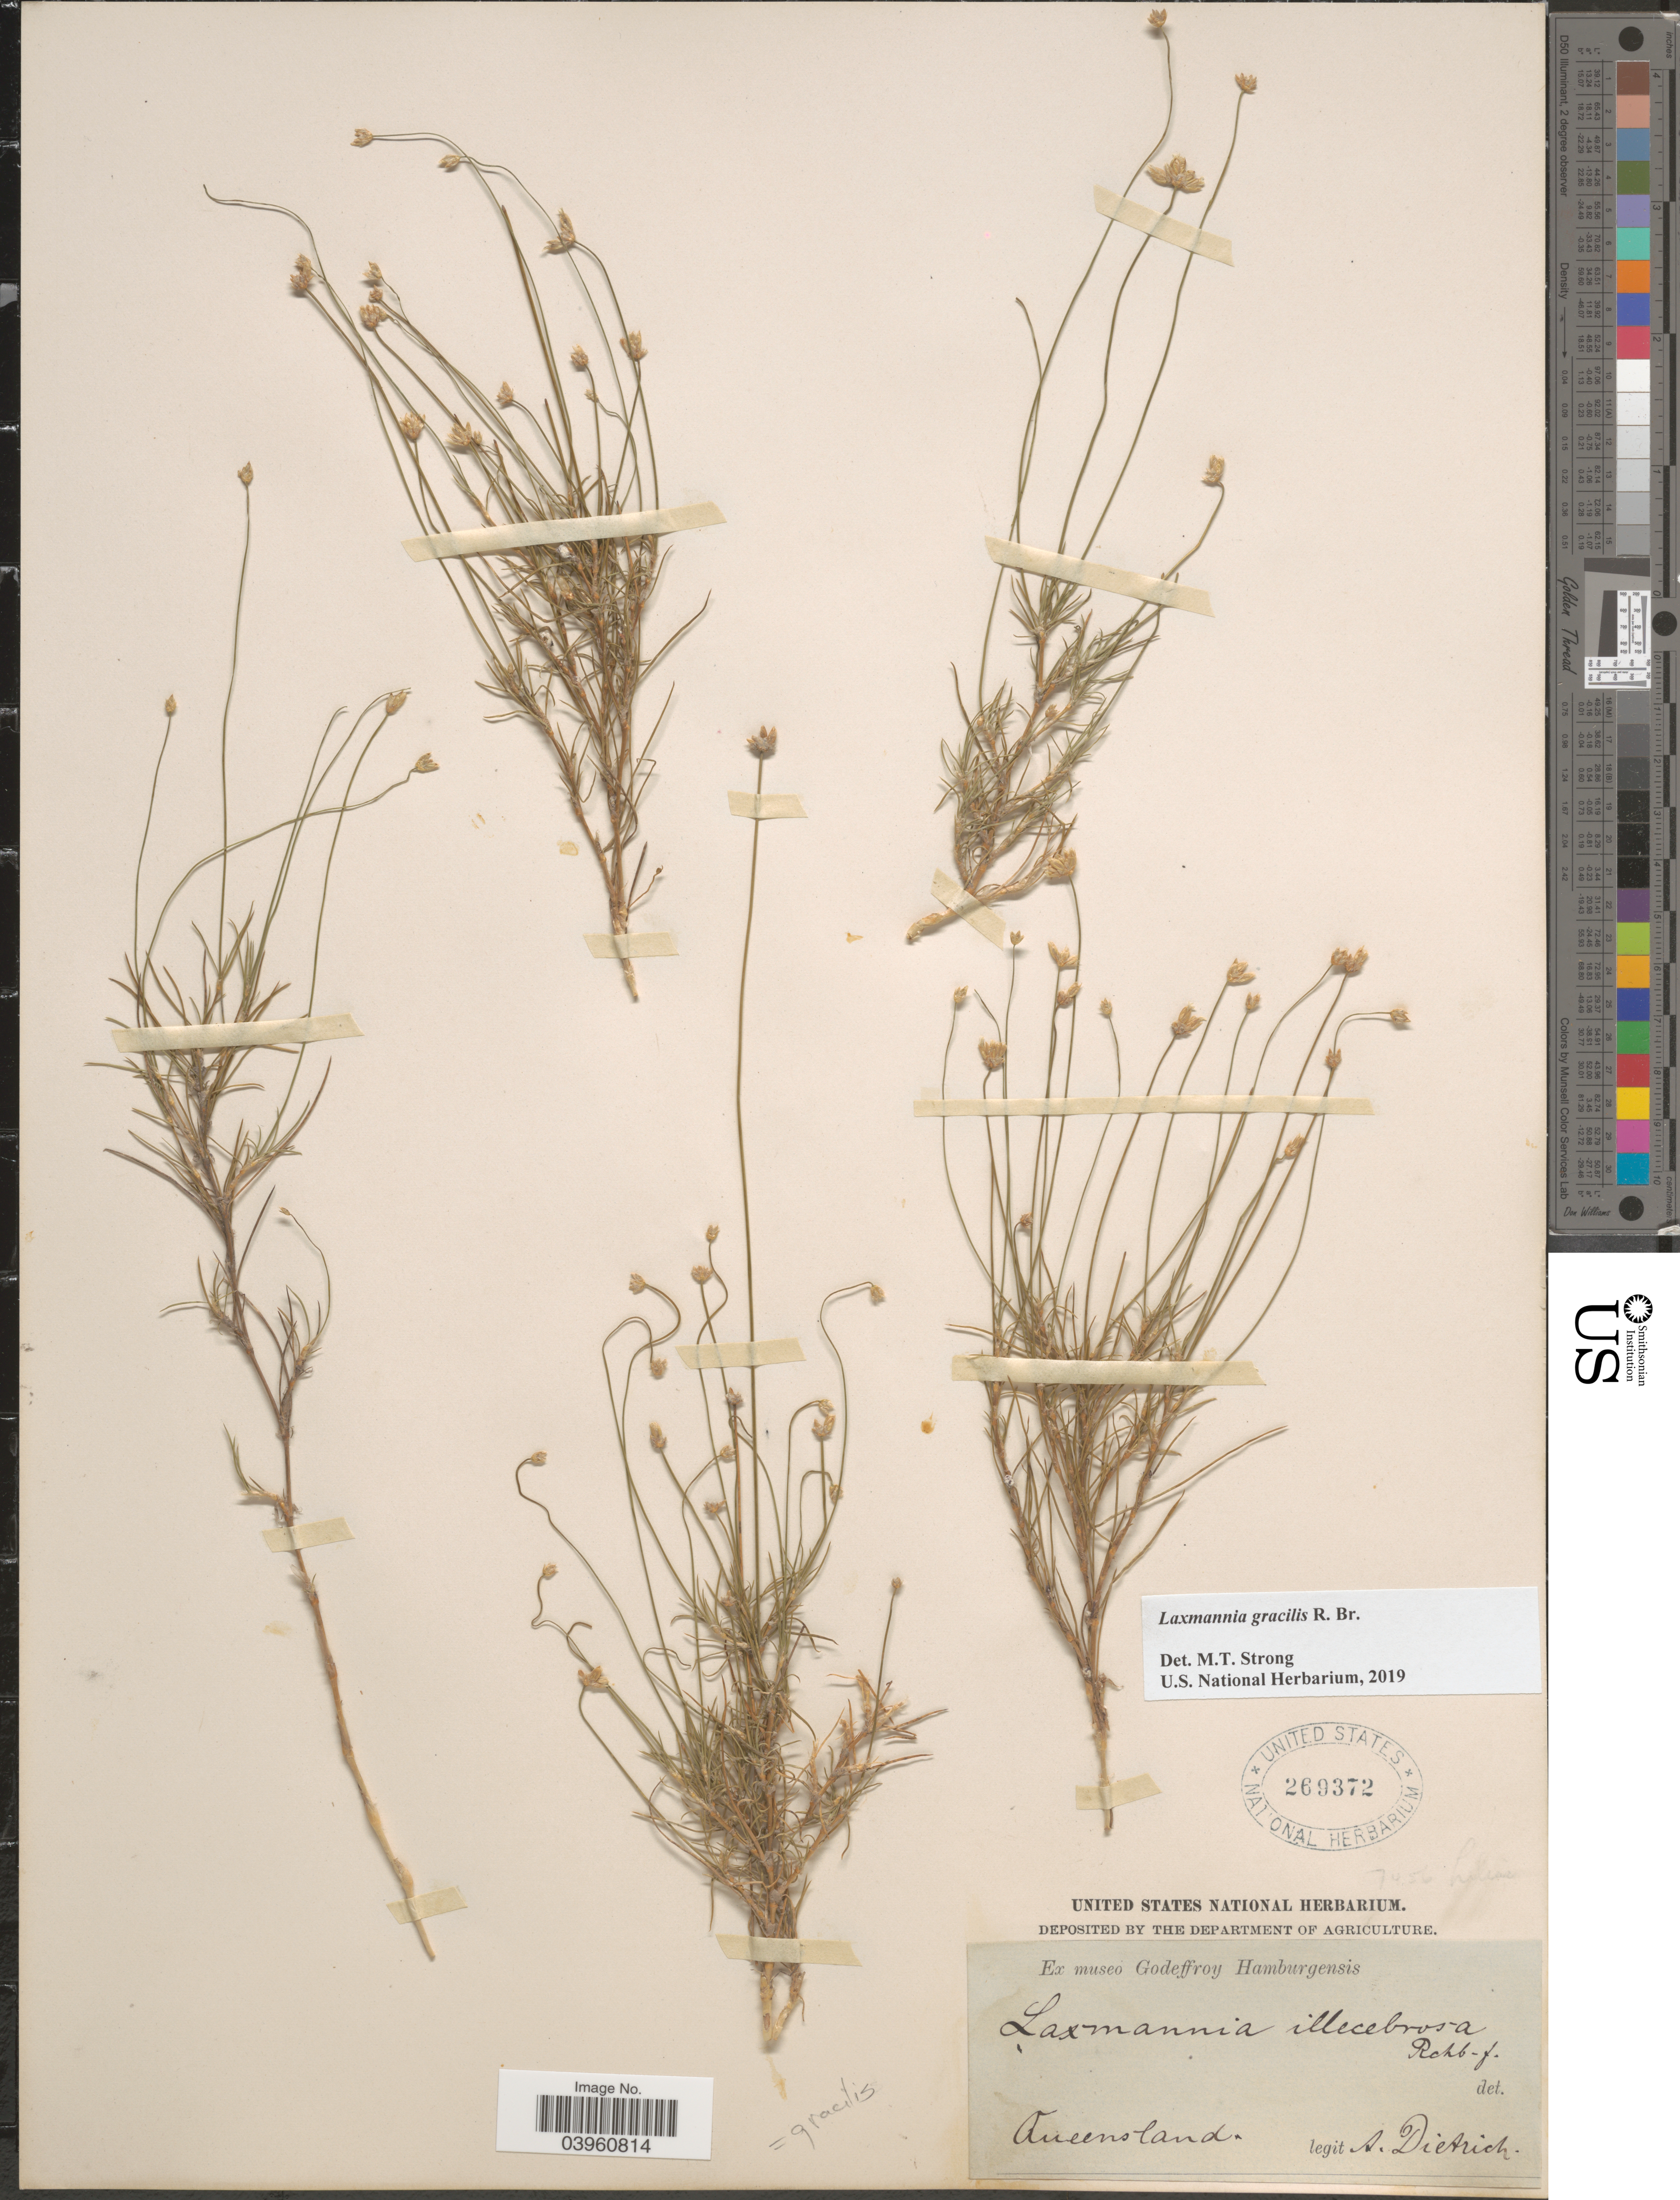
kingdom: Plantae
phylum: Tracheophyta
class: Liliopsida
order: Asparagales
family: Asparagaceae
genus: Laxmannia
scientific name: Laxmannia gracilis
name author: R. Br.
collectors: A. G. Dietrich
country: Australia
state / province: Queensland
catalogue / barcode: US 269372